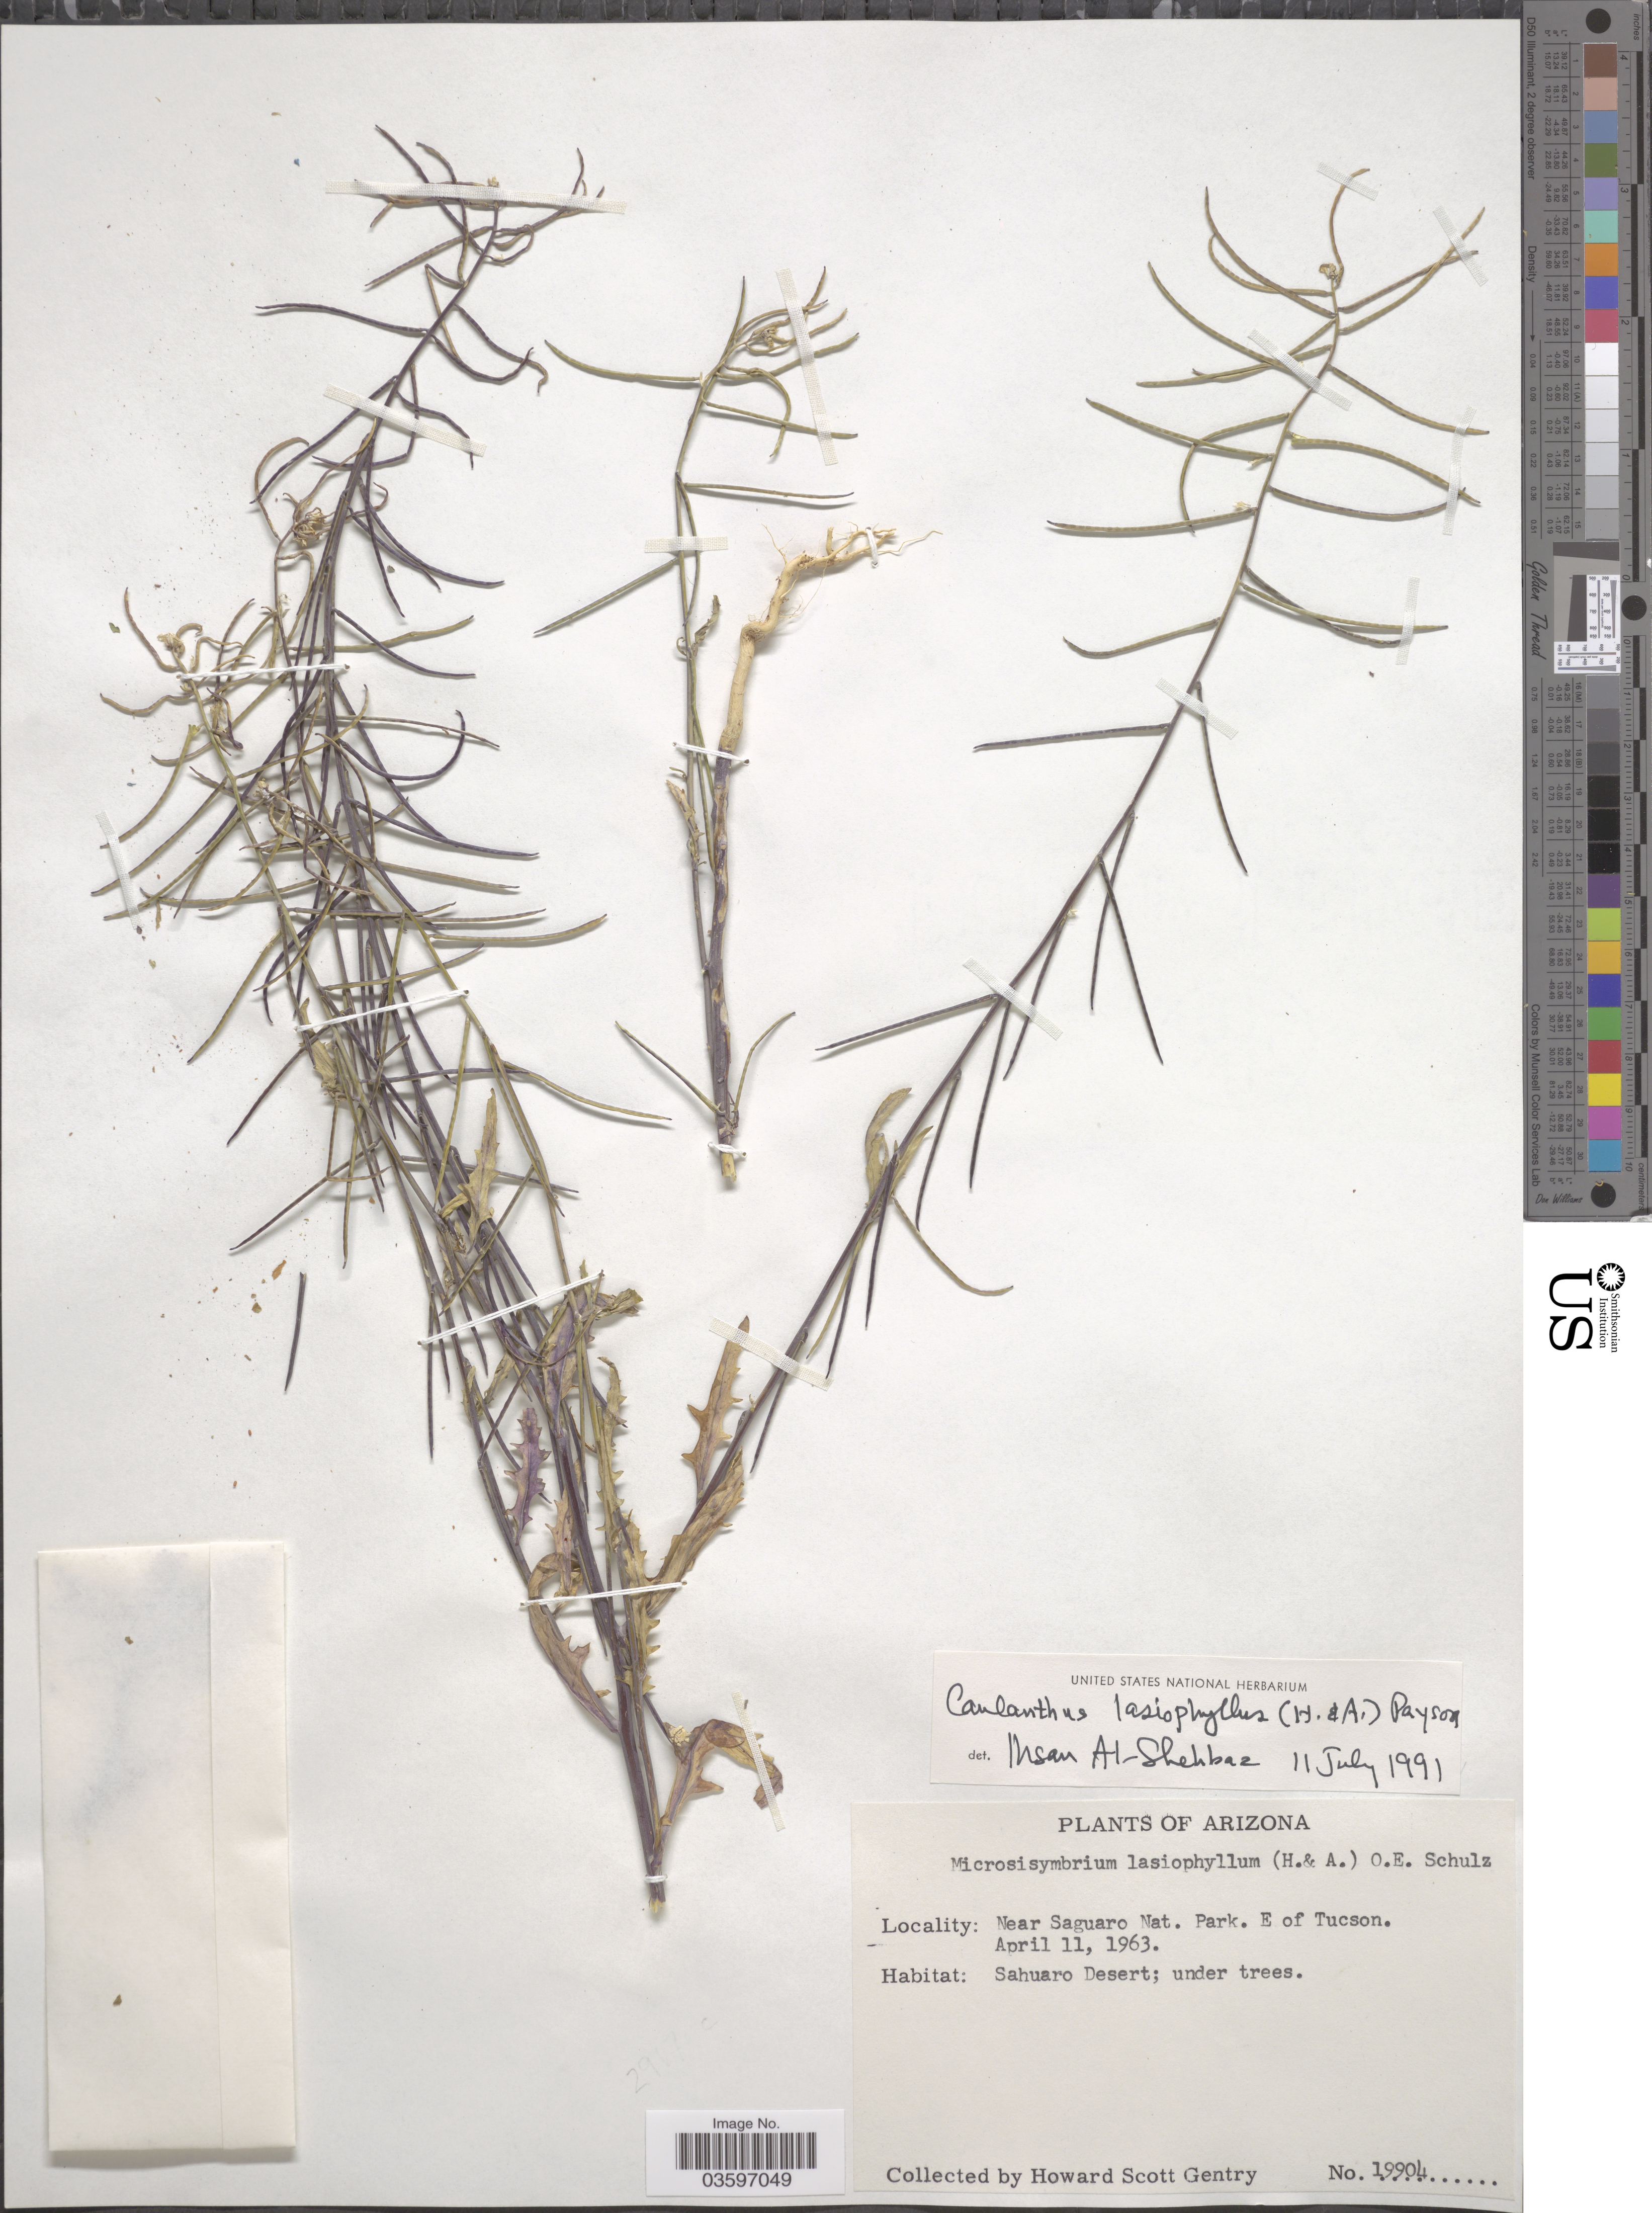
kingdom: Plantae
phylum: Tracheophyta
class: Magnoliopsida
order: Brassicales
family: Brassicaceae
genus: Caulanthus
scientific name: Caulanthus lasiophyllus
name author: (Hook. & Arn.) Payson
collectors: H. S. Gentry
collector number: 19904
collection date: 1963-04-11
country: United States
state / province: Arizona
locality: Near Saguaro Nat. Park. E of Tucson. Sahuaro Desert; under trees.